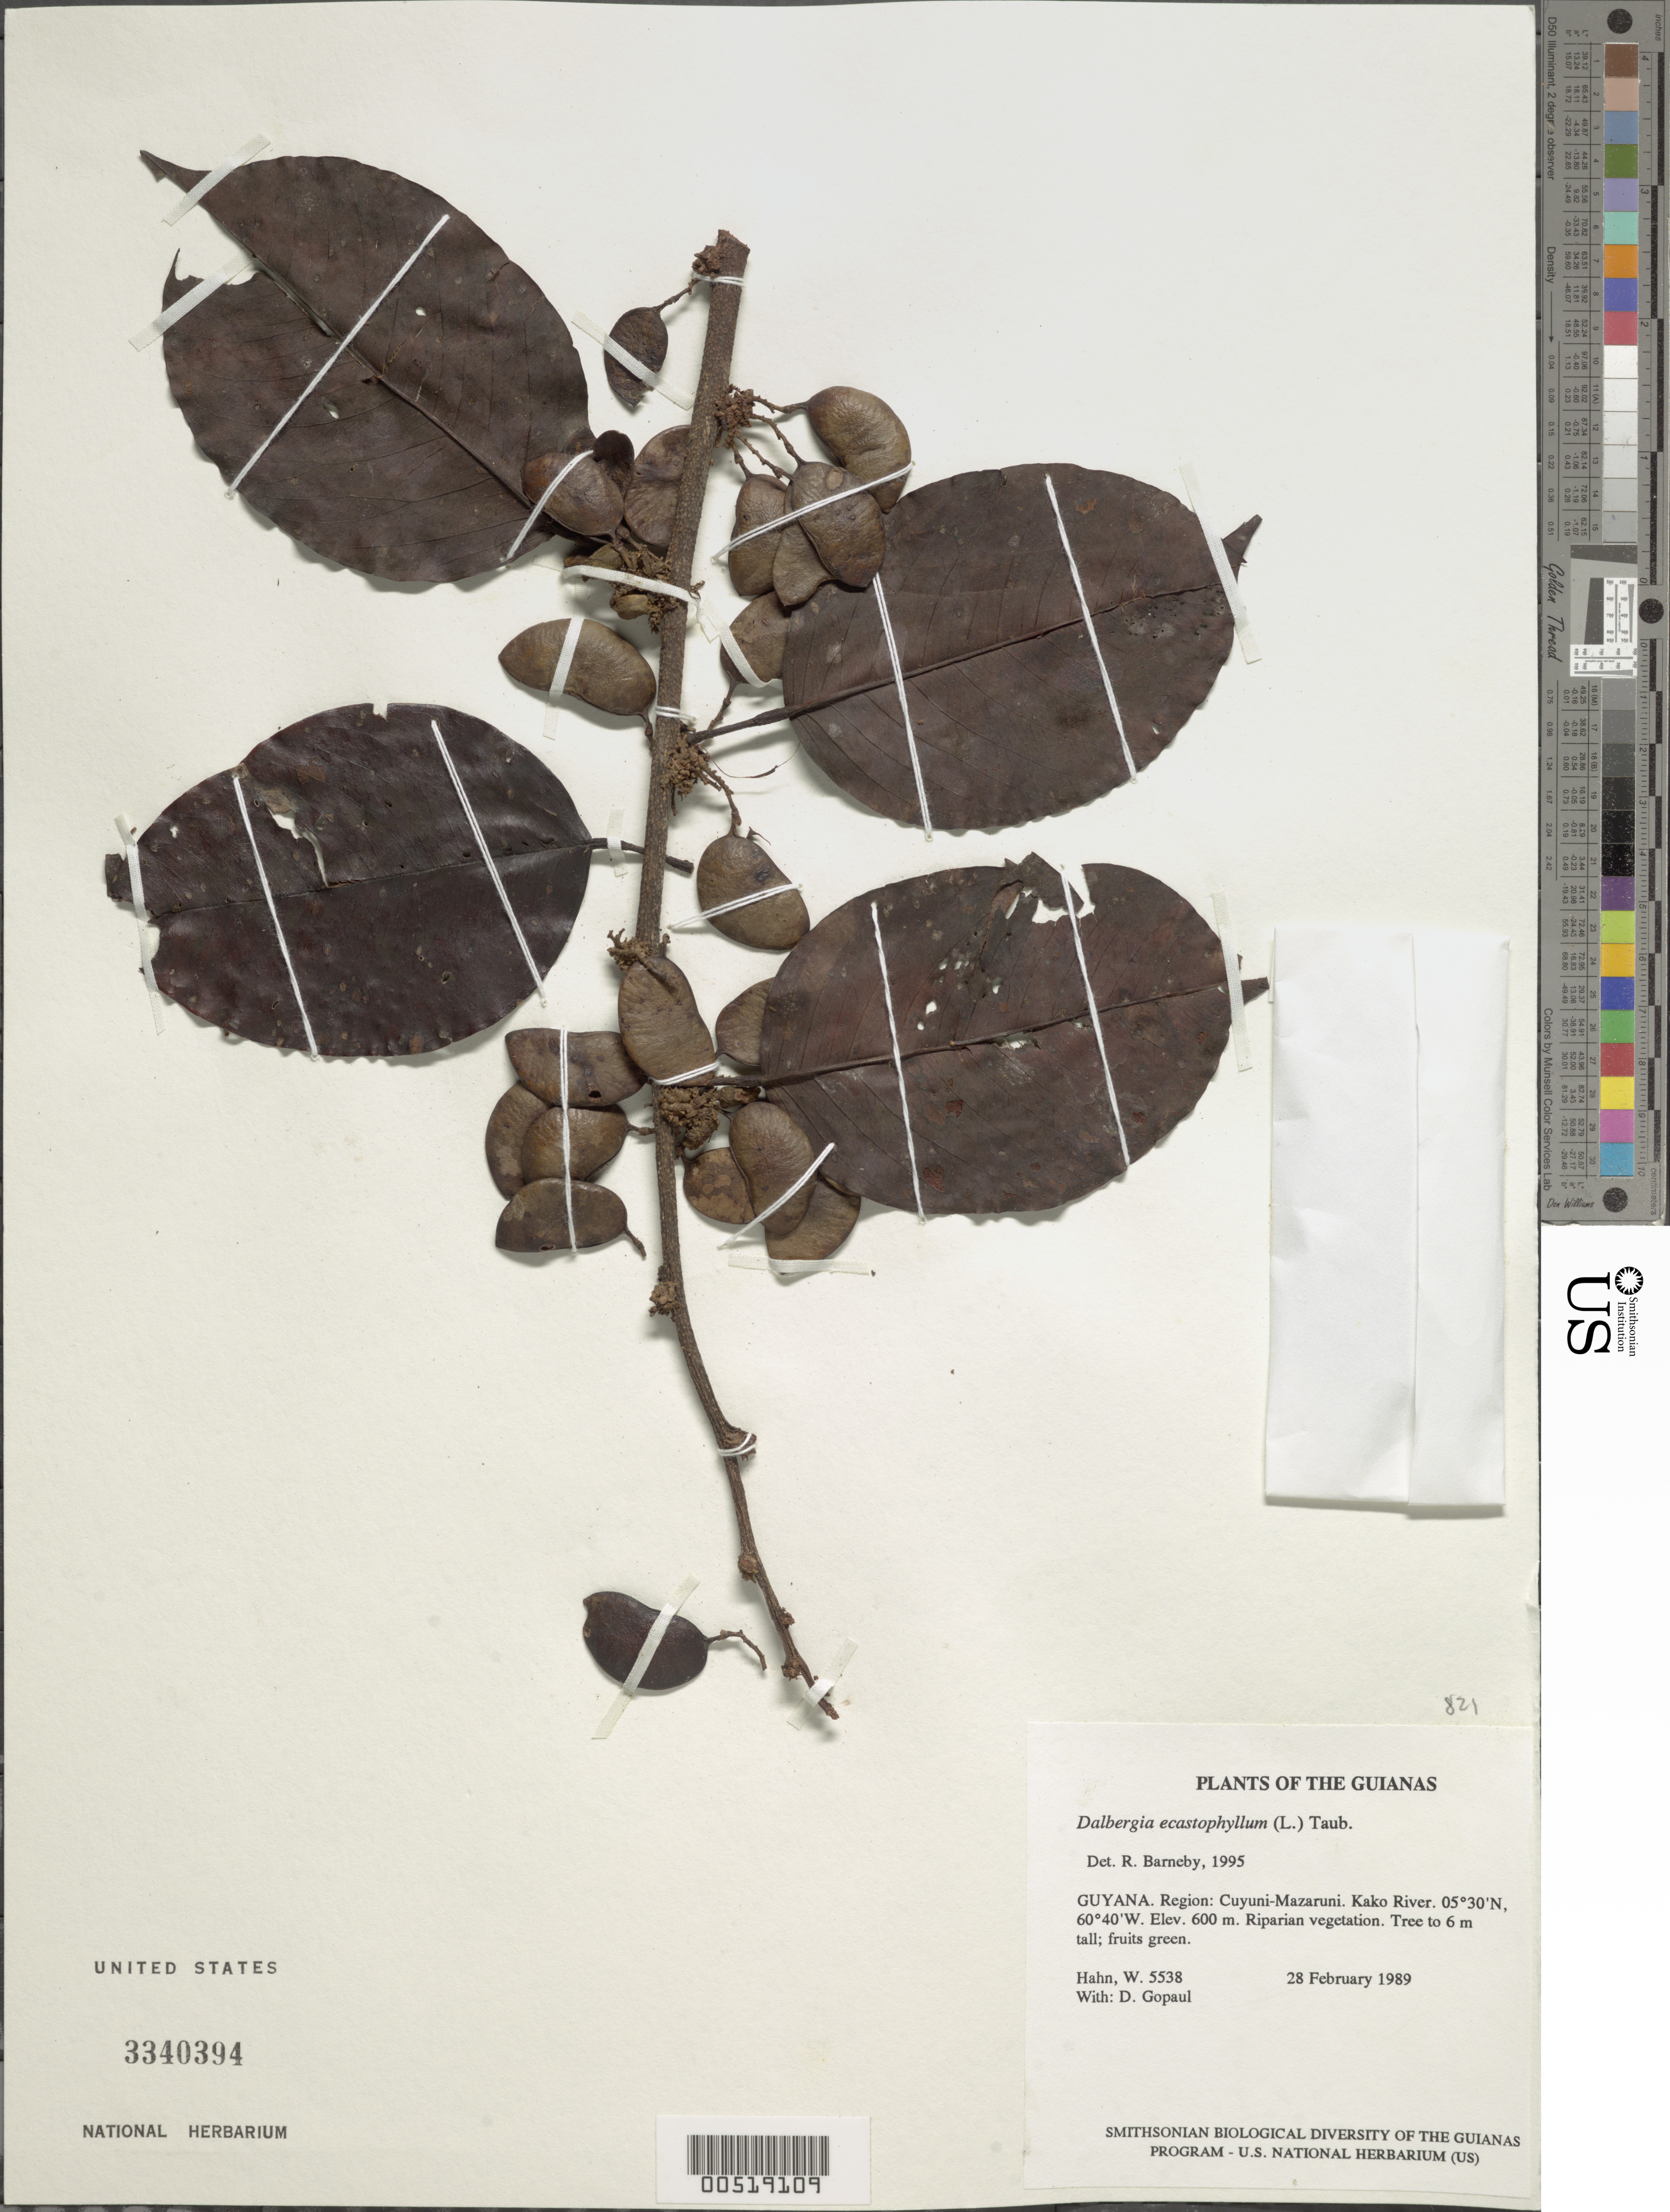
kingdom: Plantae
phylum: Tracheophyta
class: Magnoliopsida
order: Fabales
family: Fabaceae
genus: Dalbergia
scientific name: Dalbergia ecastaphyllum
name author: (L.) Taub.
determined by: Barneby, Rupert C., (NY)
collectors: W. Hahn & D. Gopaul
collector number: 5538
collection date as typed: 28 February 1989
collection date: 1989-02-28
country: Guyana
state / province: Cuyuni-Mazaruni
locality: Kako River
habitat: Riparian vegetation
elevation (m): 600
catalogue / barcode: US 3340394